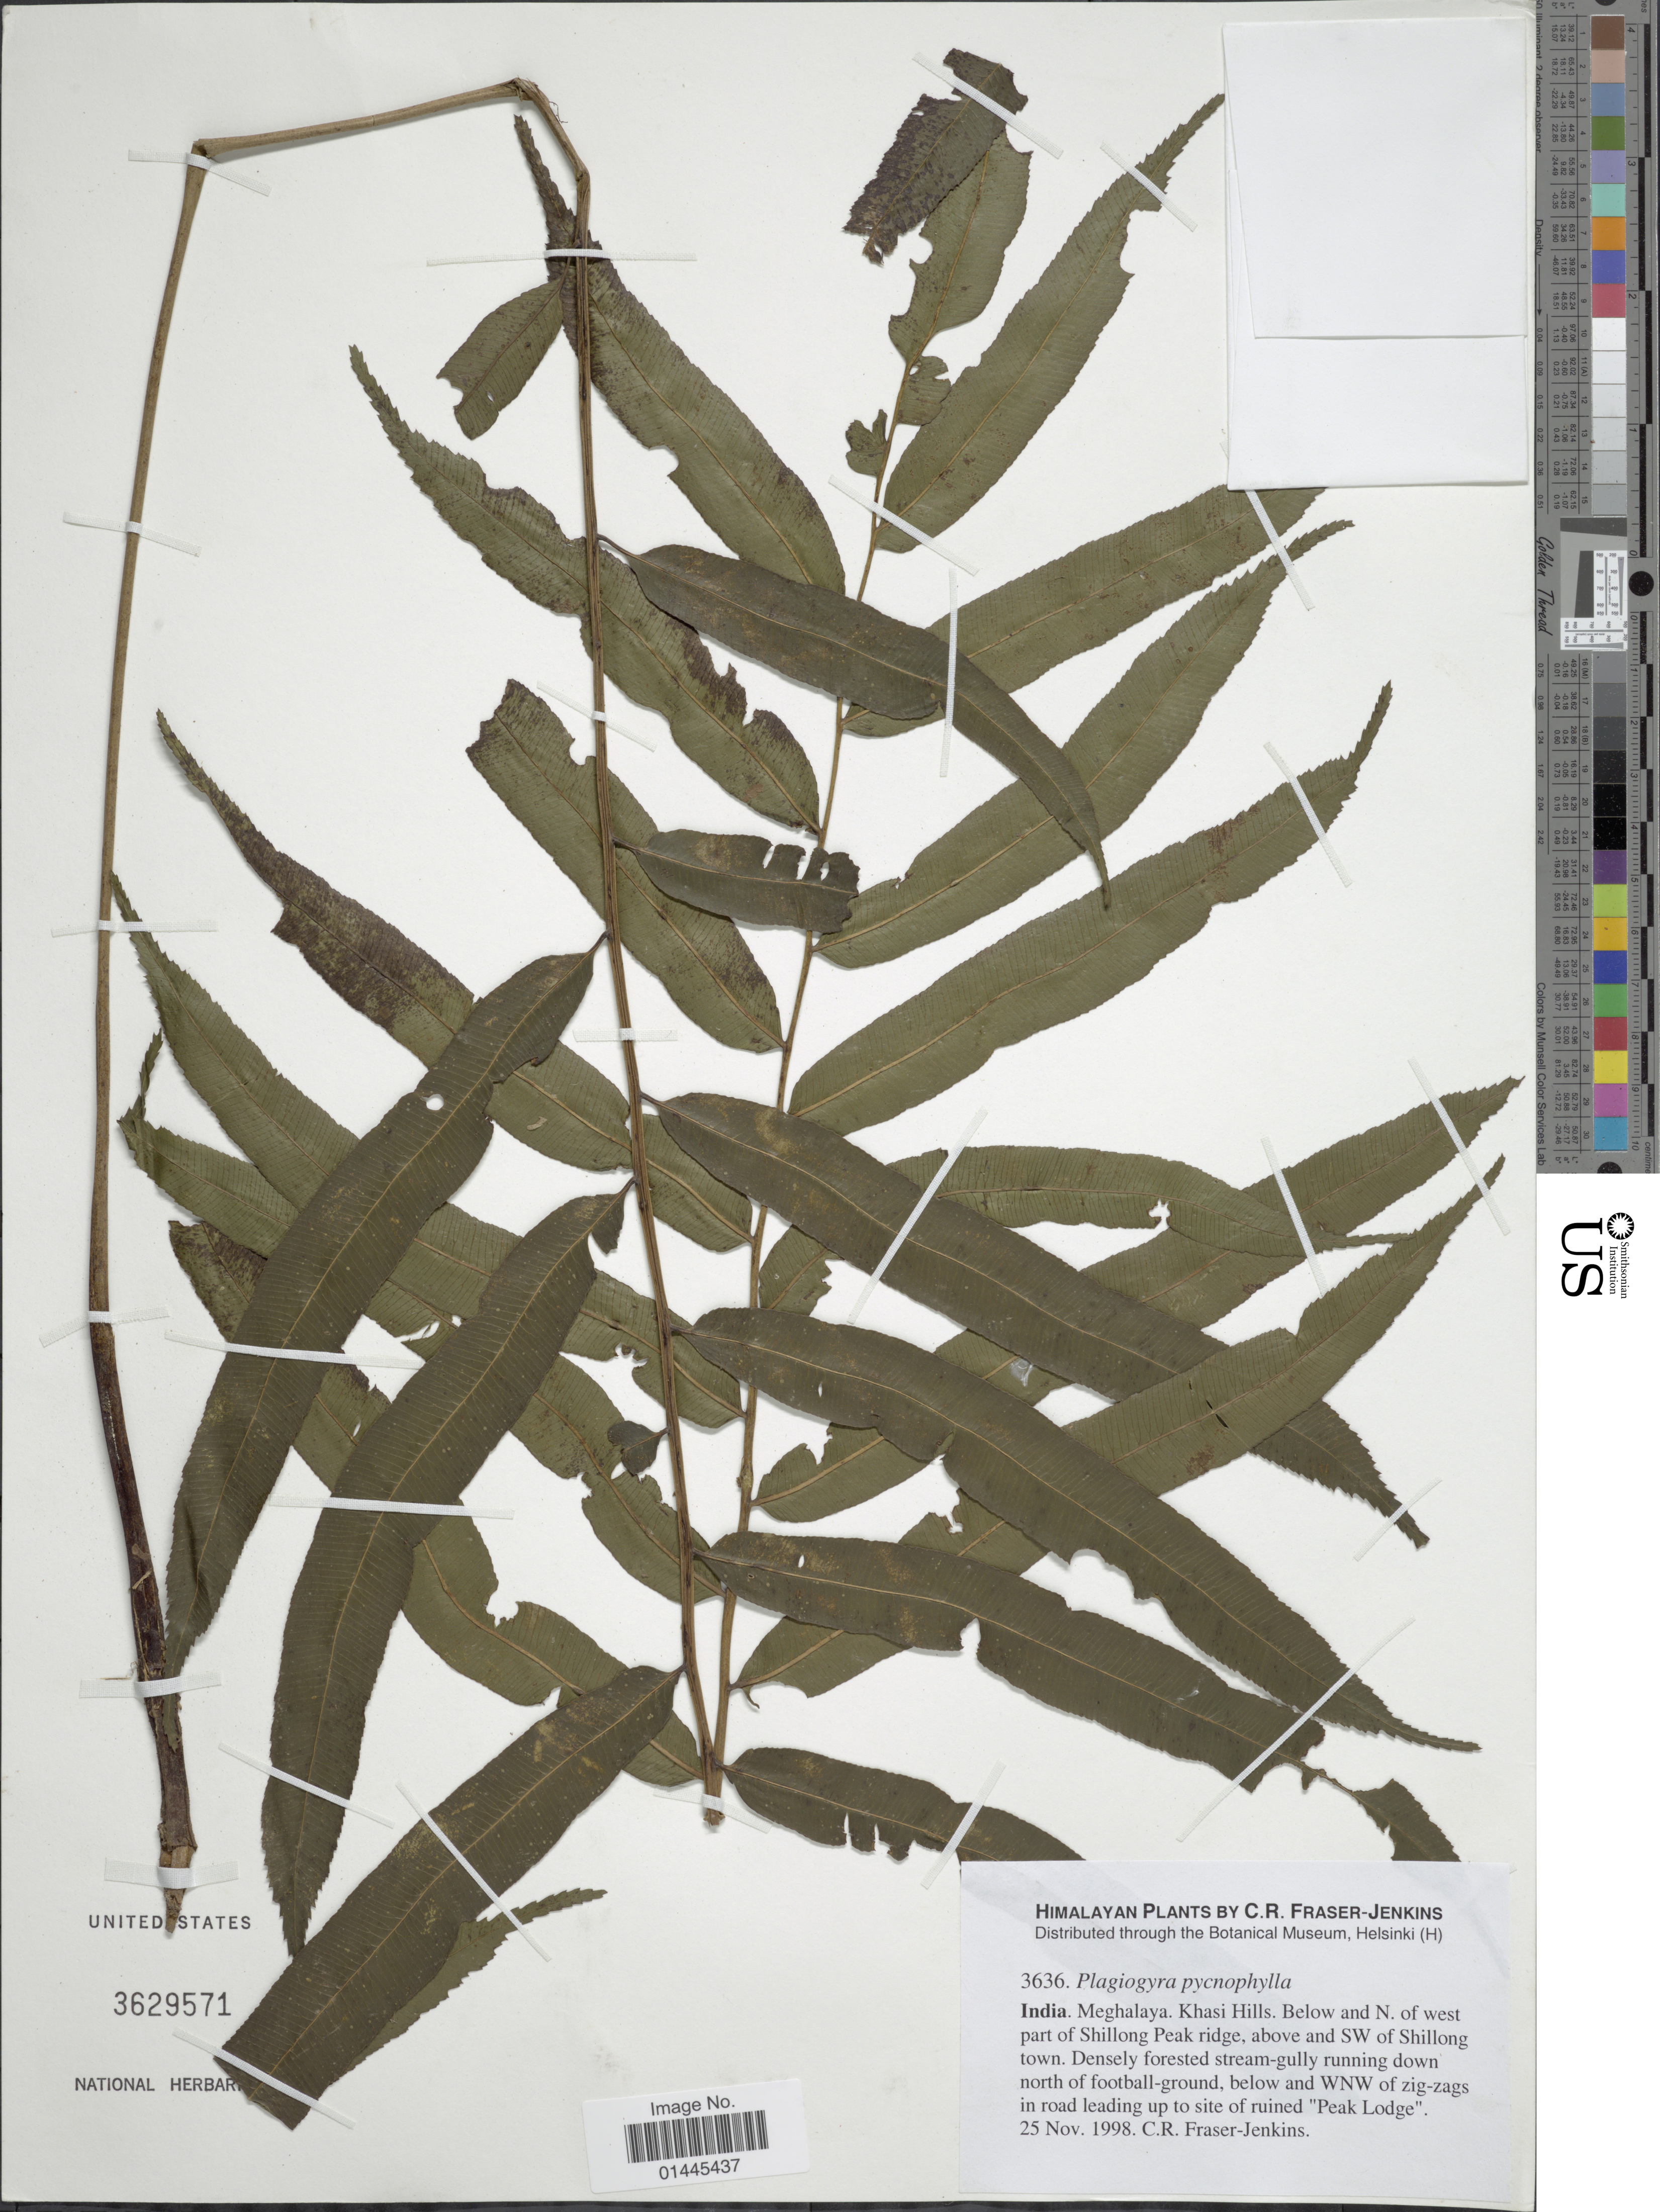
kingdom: Plantae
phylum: Tracheophyta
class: Polypodiopsida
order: Cyatheales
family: Plagiogyriaceae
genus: Plagiogyria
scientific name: Plagiogyria pycnophylla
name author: (Kunze) Mett.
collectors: C. R. Fraser-Jenkins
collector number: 3636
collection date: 1998-11-25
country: India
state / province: Meghalaya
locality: Khasi Hills, below and N. of west part of Shillong Peak ridge, above and SW of Shillong town, densely forested stream-gully running down north of football-ground, below and WNW of zig-zags in road leading up to site of uined "Peak Lodge".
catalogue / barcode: US 3629571